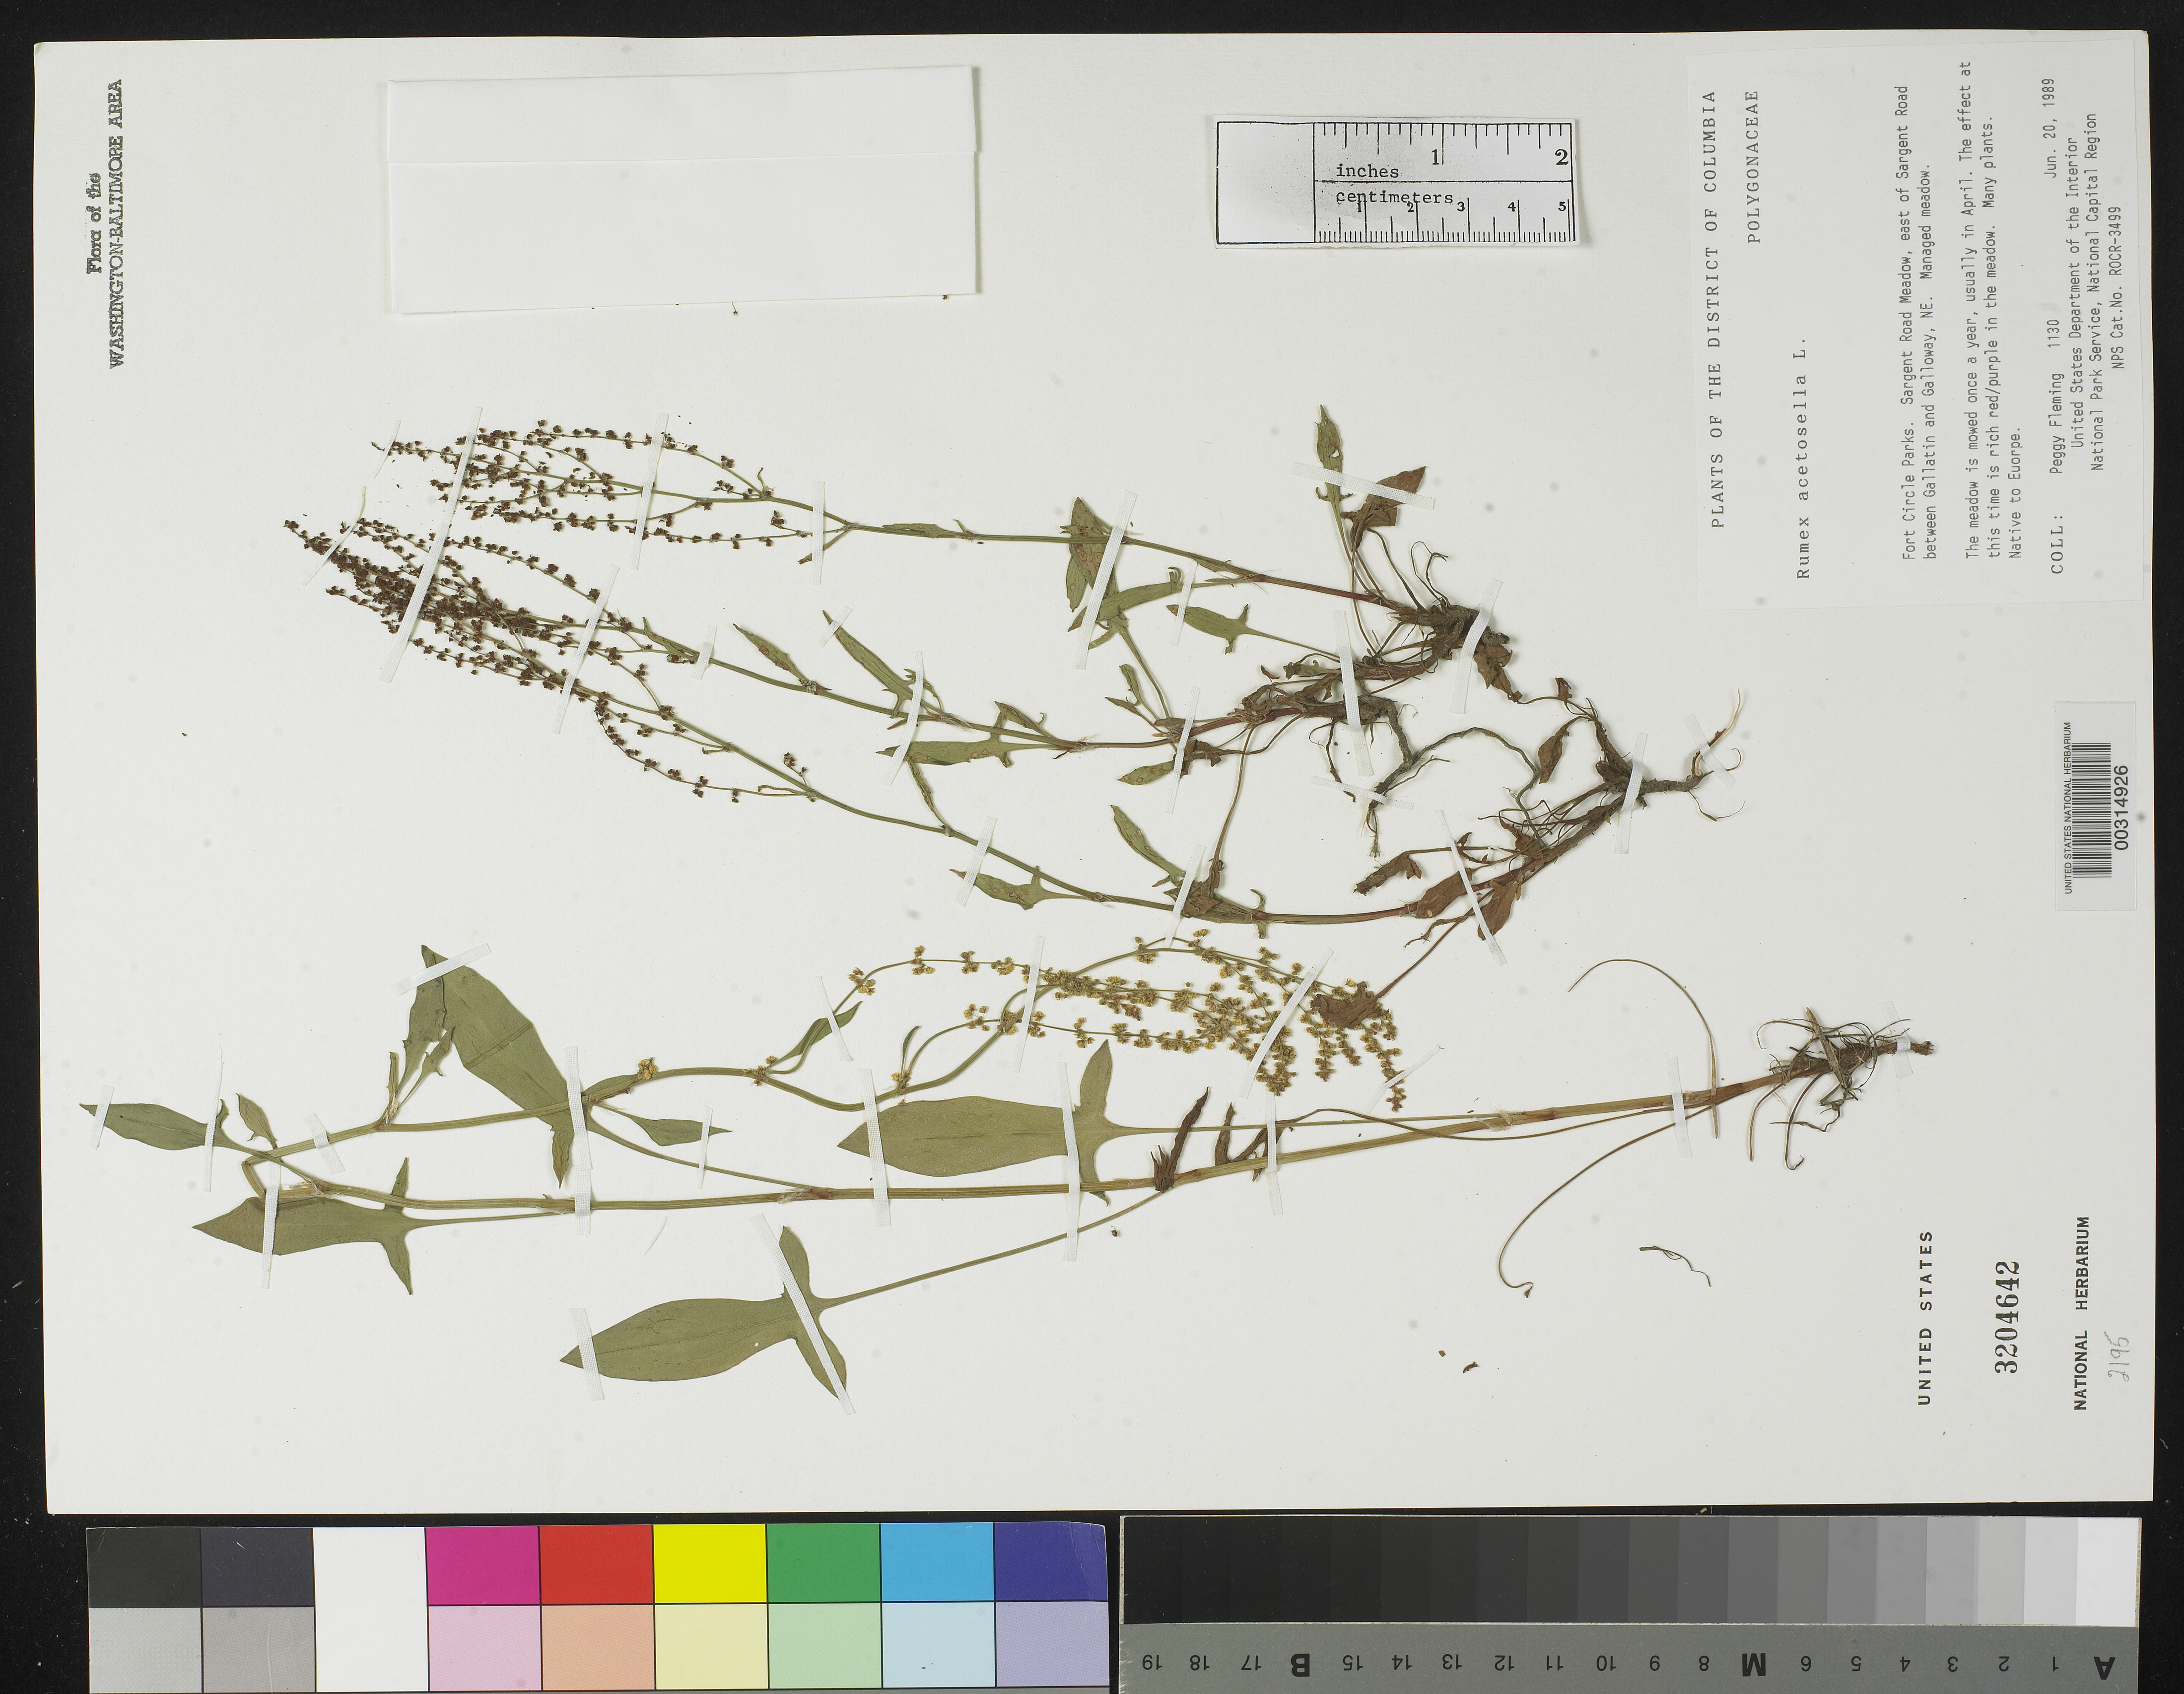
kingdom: Plantae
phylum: Tracheophyta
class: Magnoliopsida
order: Caryophyllales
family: Polygonaceae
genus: Rumex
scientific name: Rumex acetosella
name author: L.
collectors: P. Fleming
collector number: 1130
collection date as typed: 20 Jun 1989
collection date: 1989-06-20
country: United States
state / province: District of Columbia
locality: Fort Circle Parks, Sargent Road meadow, E of Sargent Road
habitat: Managed meadow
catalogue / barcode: US 3204642